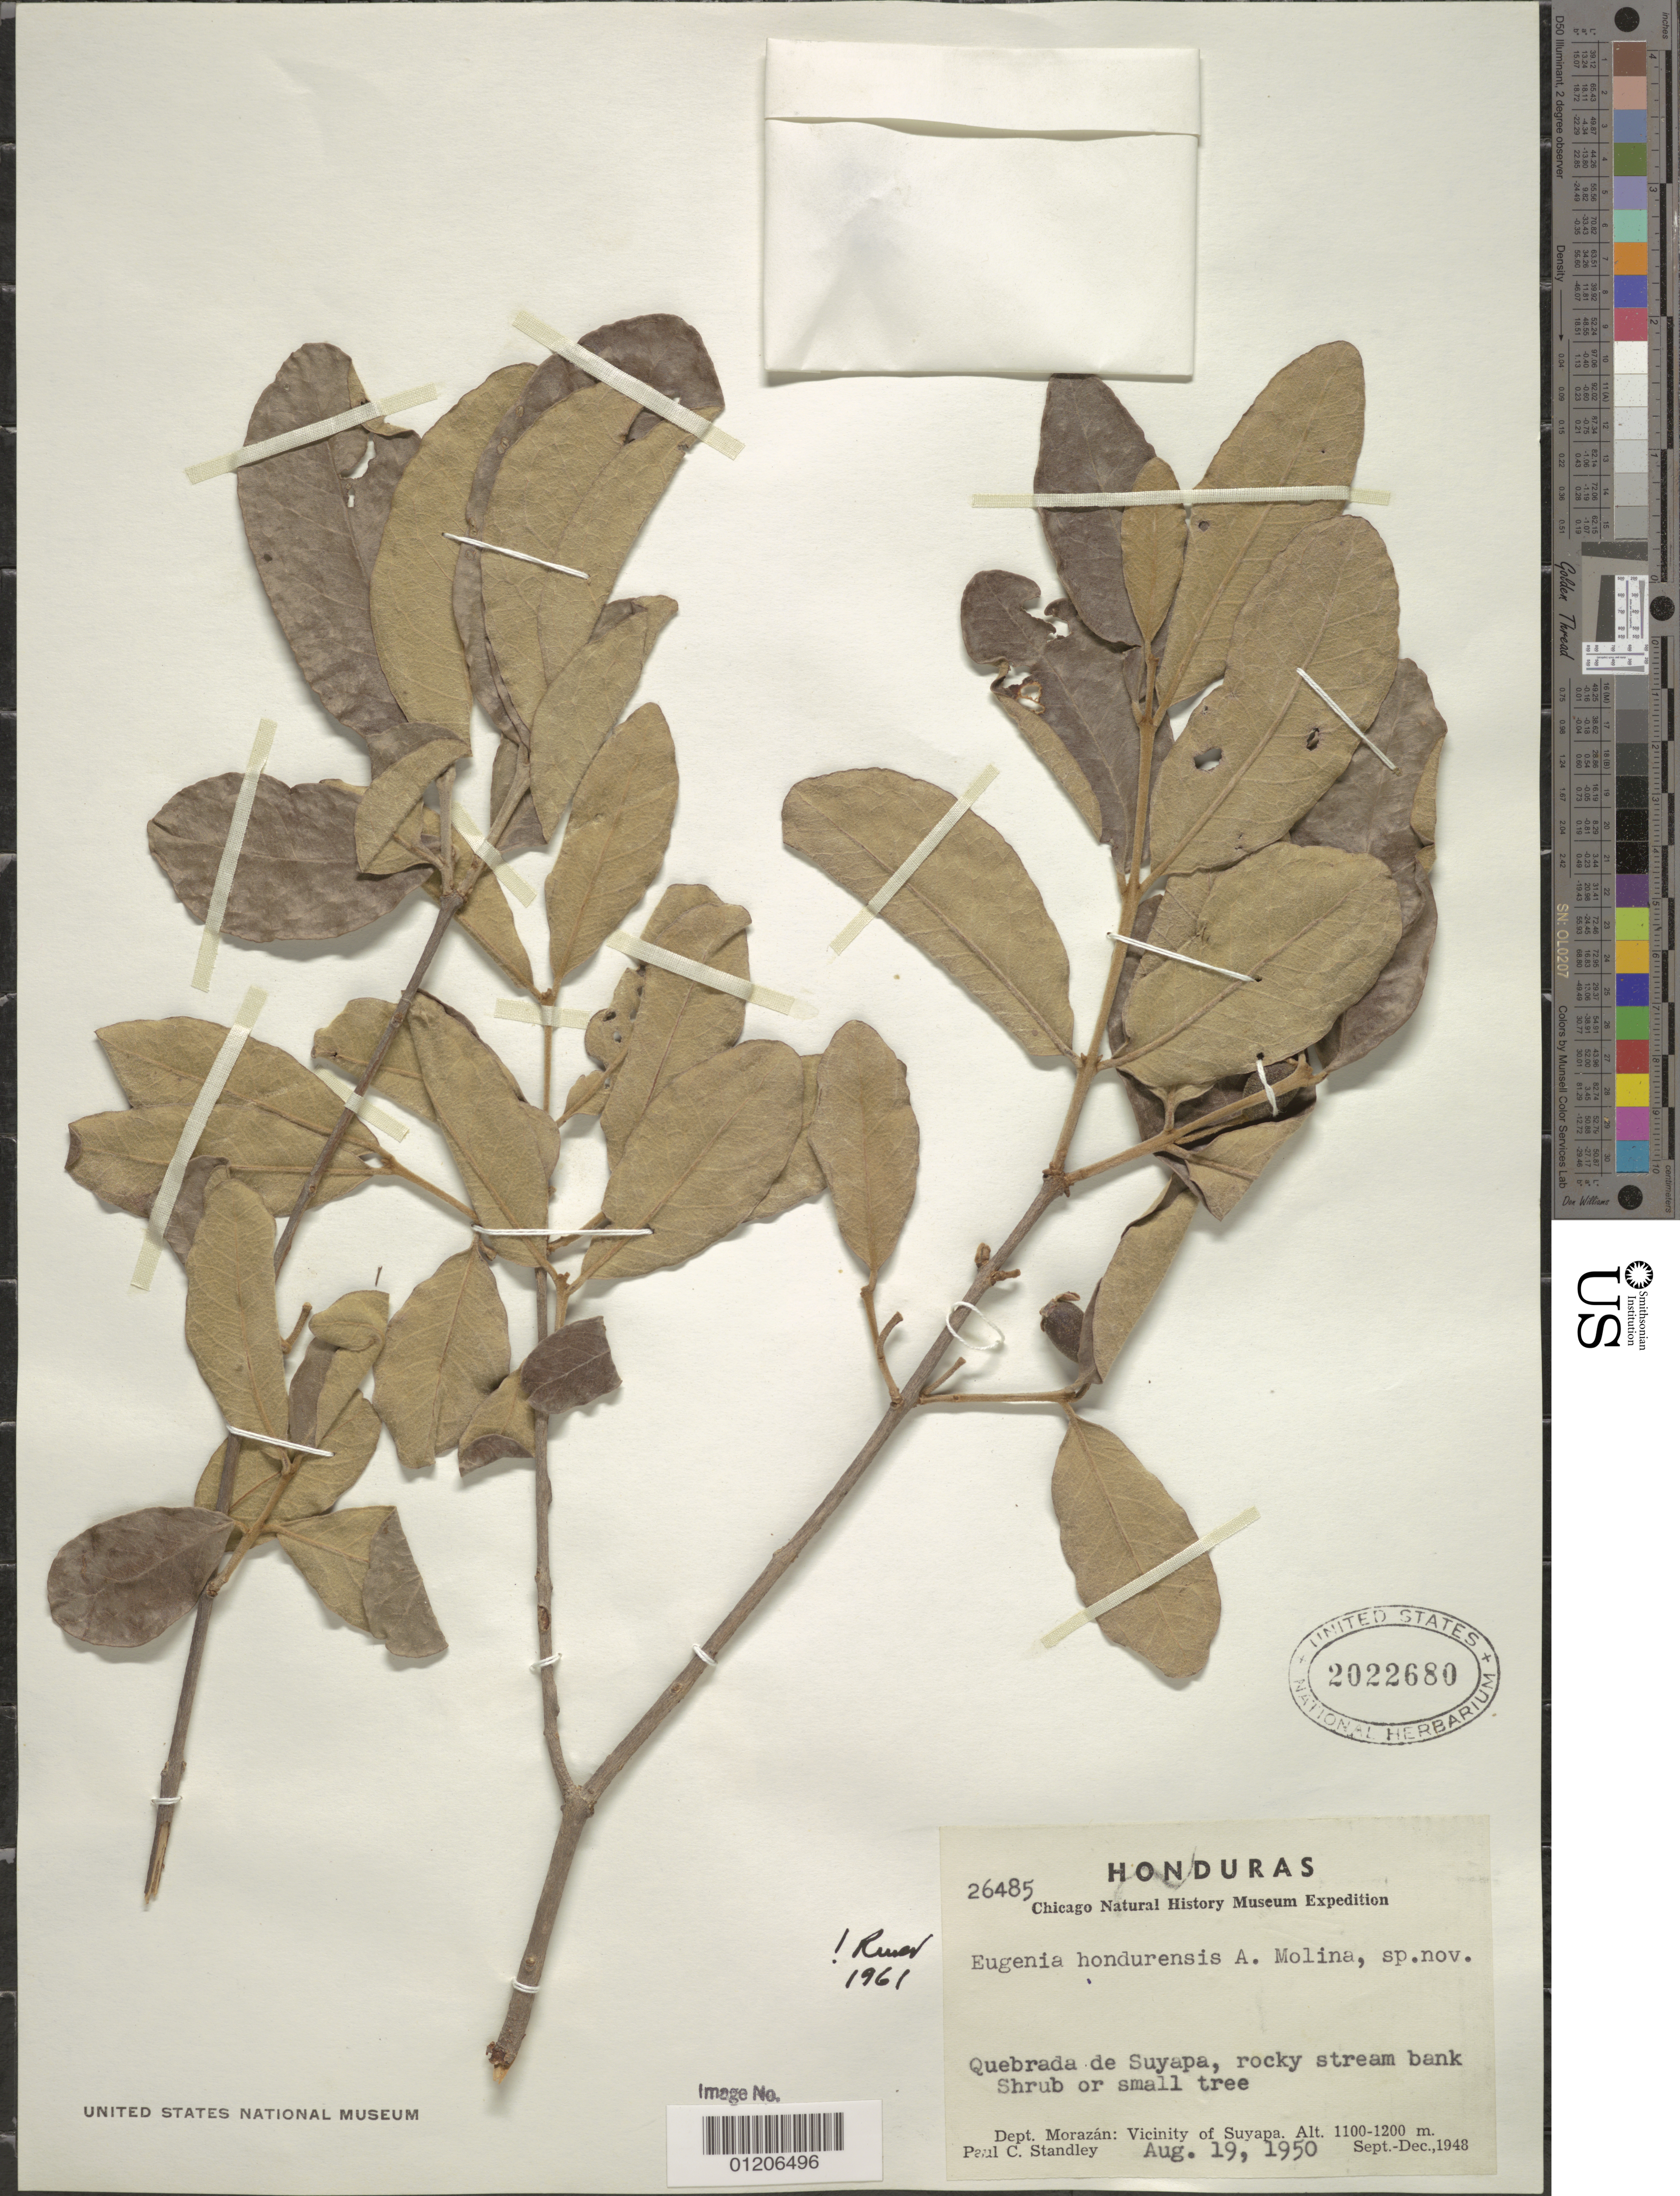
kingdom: Plantae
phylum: Tracheophyta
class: Magnoliopsida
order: Myrtales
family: Myrtaceae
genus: Eugenia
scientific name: Eugenia hondurensis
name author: Ant. Molina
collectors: P. C. Standley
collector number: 26485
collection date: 1948-09/1948-12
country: Honduras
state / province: Fco. Morazán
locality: Vicinity of Suyapa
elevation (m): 1100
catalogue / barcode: US 2022680